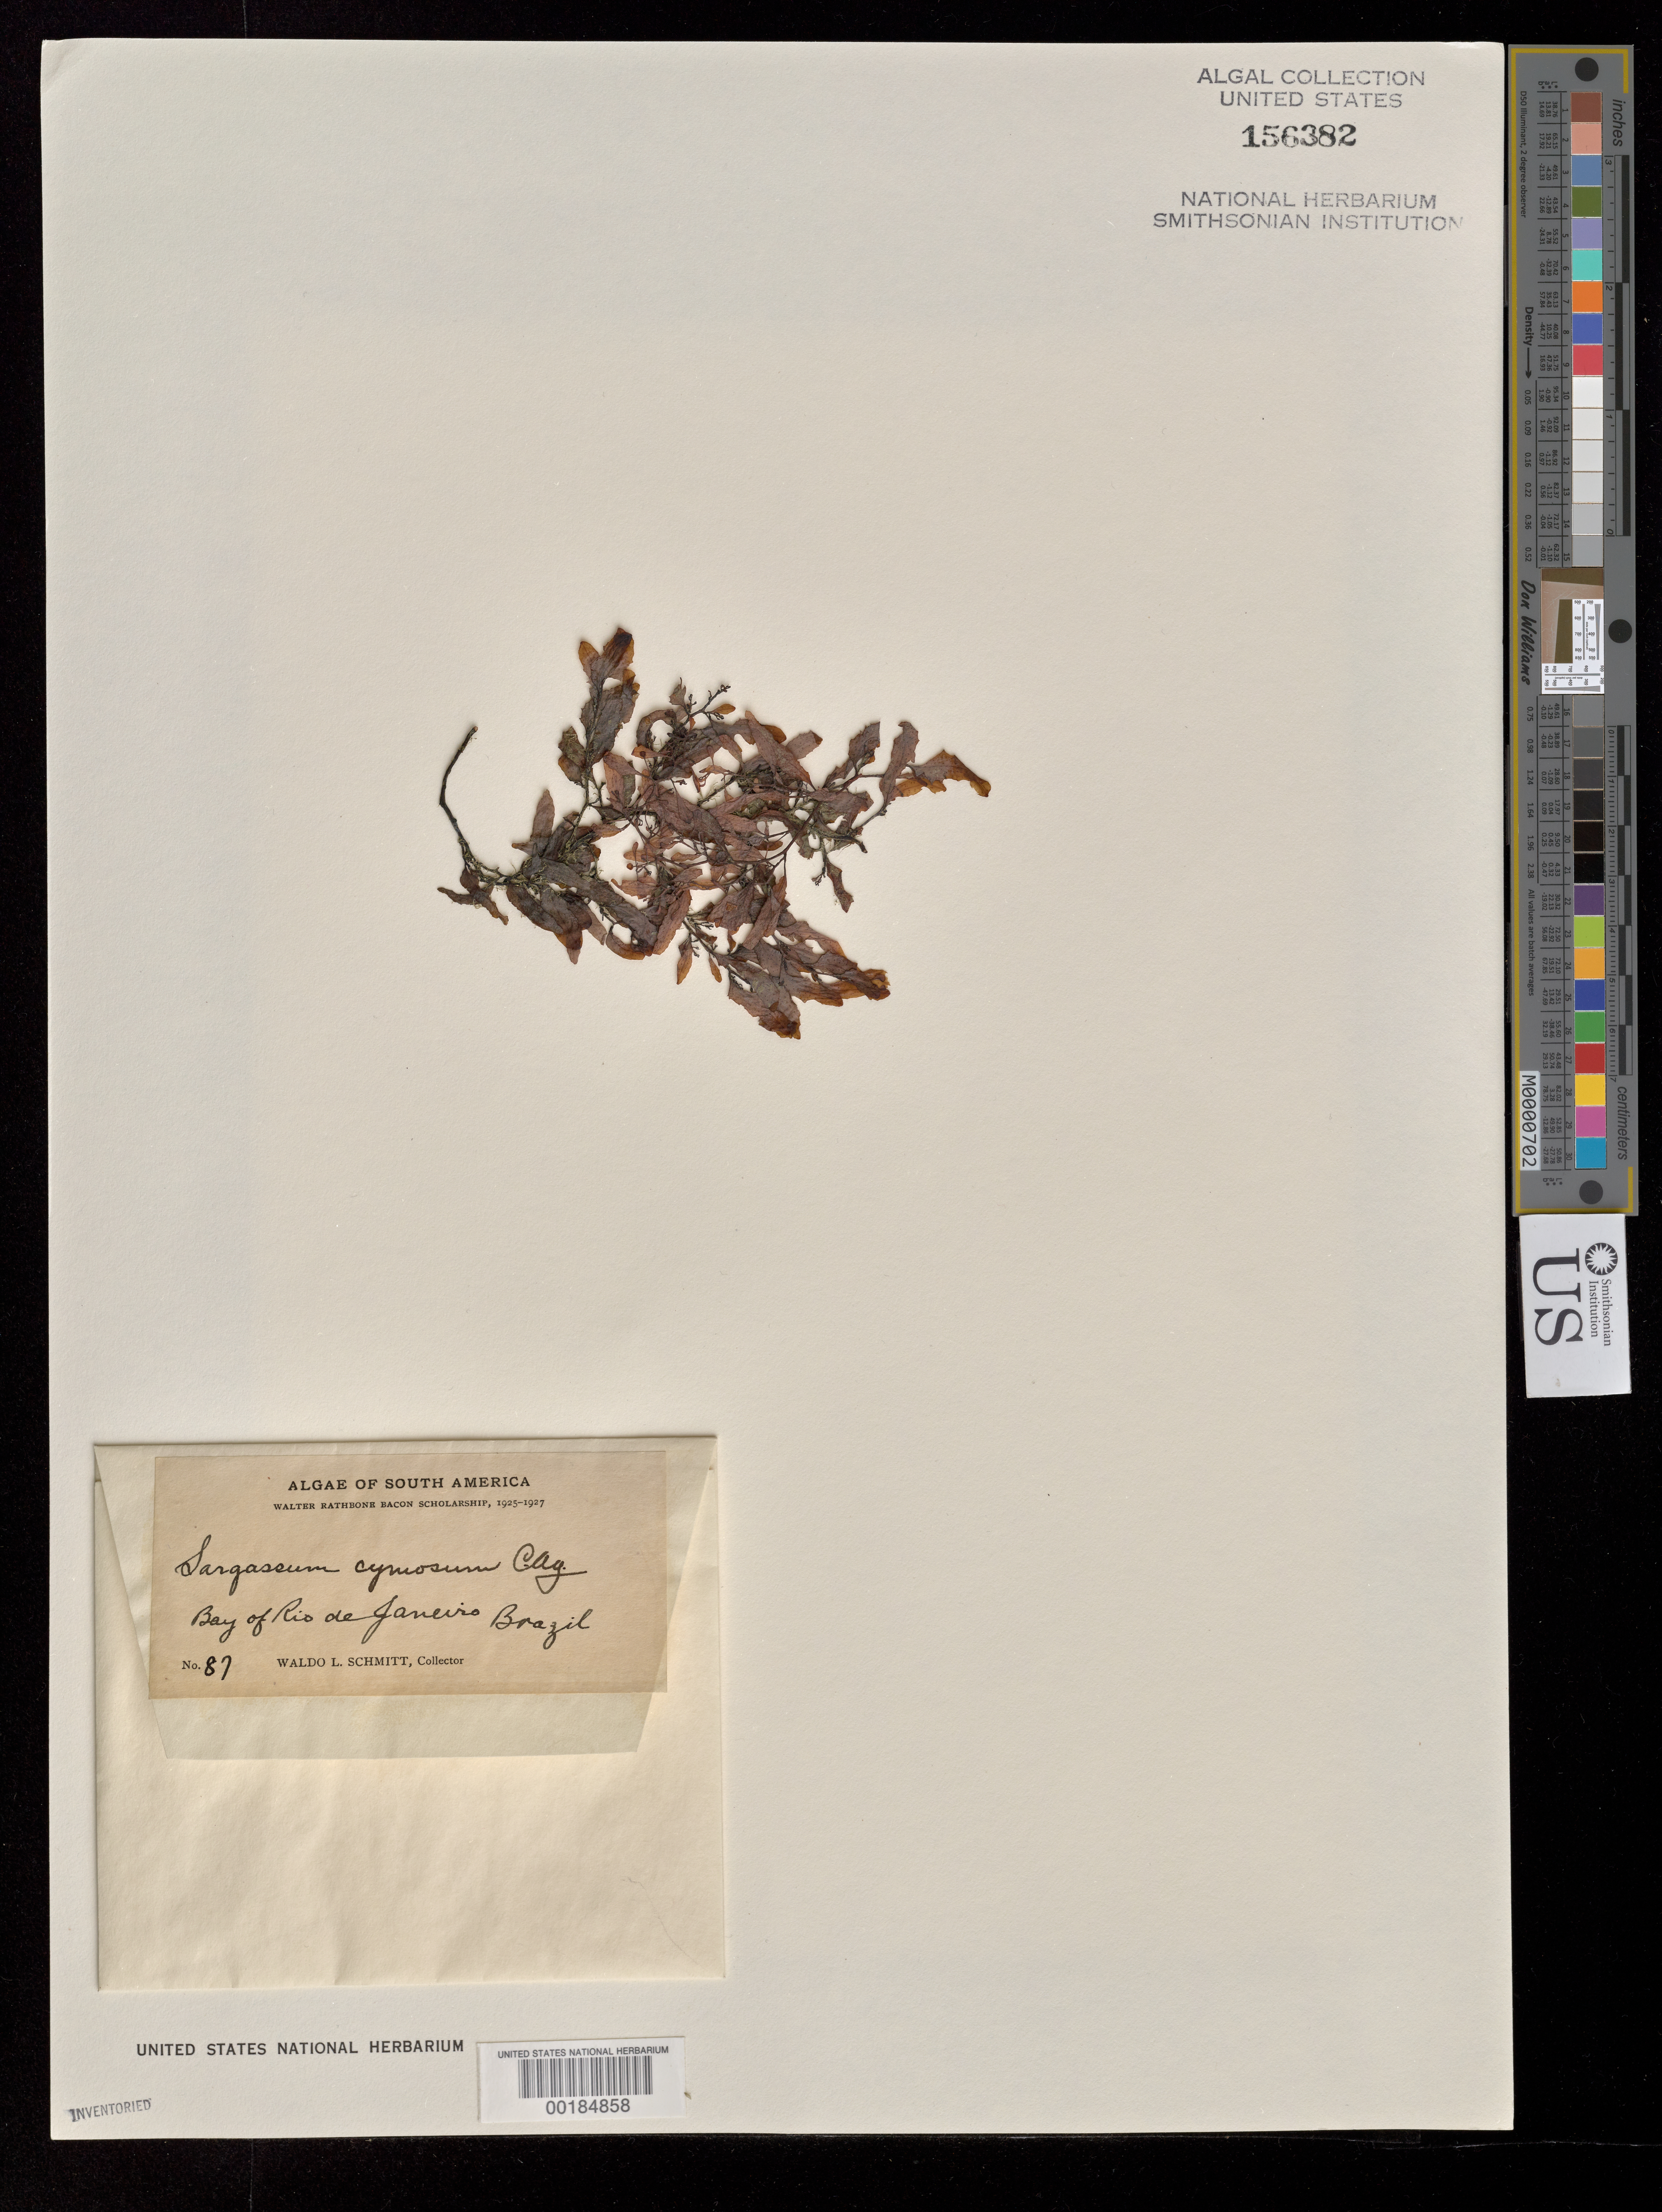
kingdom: Chromista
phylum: Ochrophyta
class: Phaeophyceae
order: Fucales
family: Sargassaceae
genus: Sargassum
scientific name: Sargassum cymosum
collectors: W. L. Schmitt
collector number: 87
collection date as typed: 1925 to -- --- 1927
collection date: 1925/1927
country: Brazil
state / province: Rio de Janeiro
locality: Guanabara Bay (Bay of Rio de Janeiro)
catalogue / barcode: US 156382